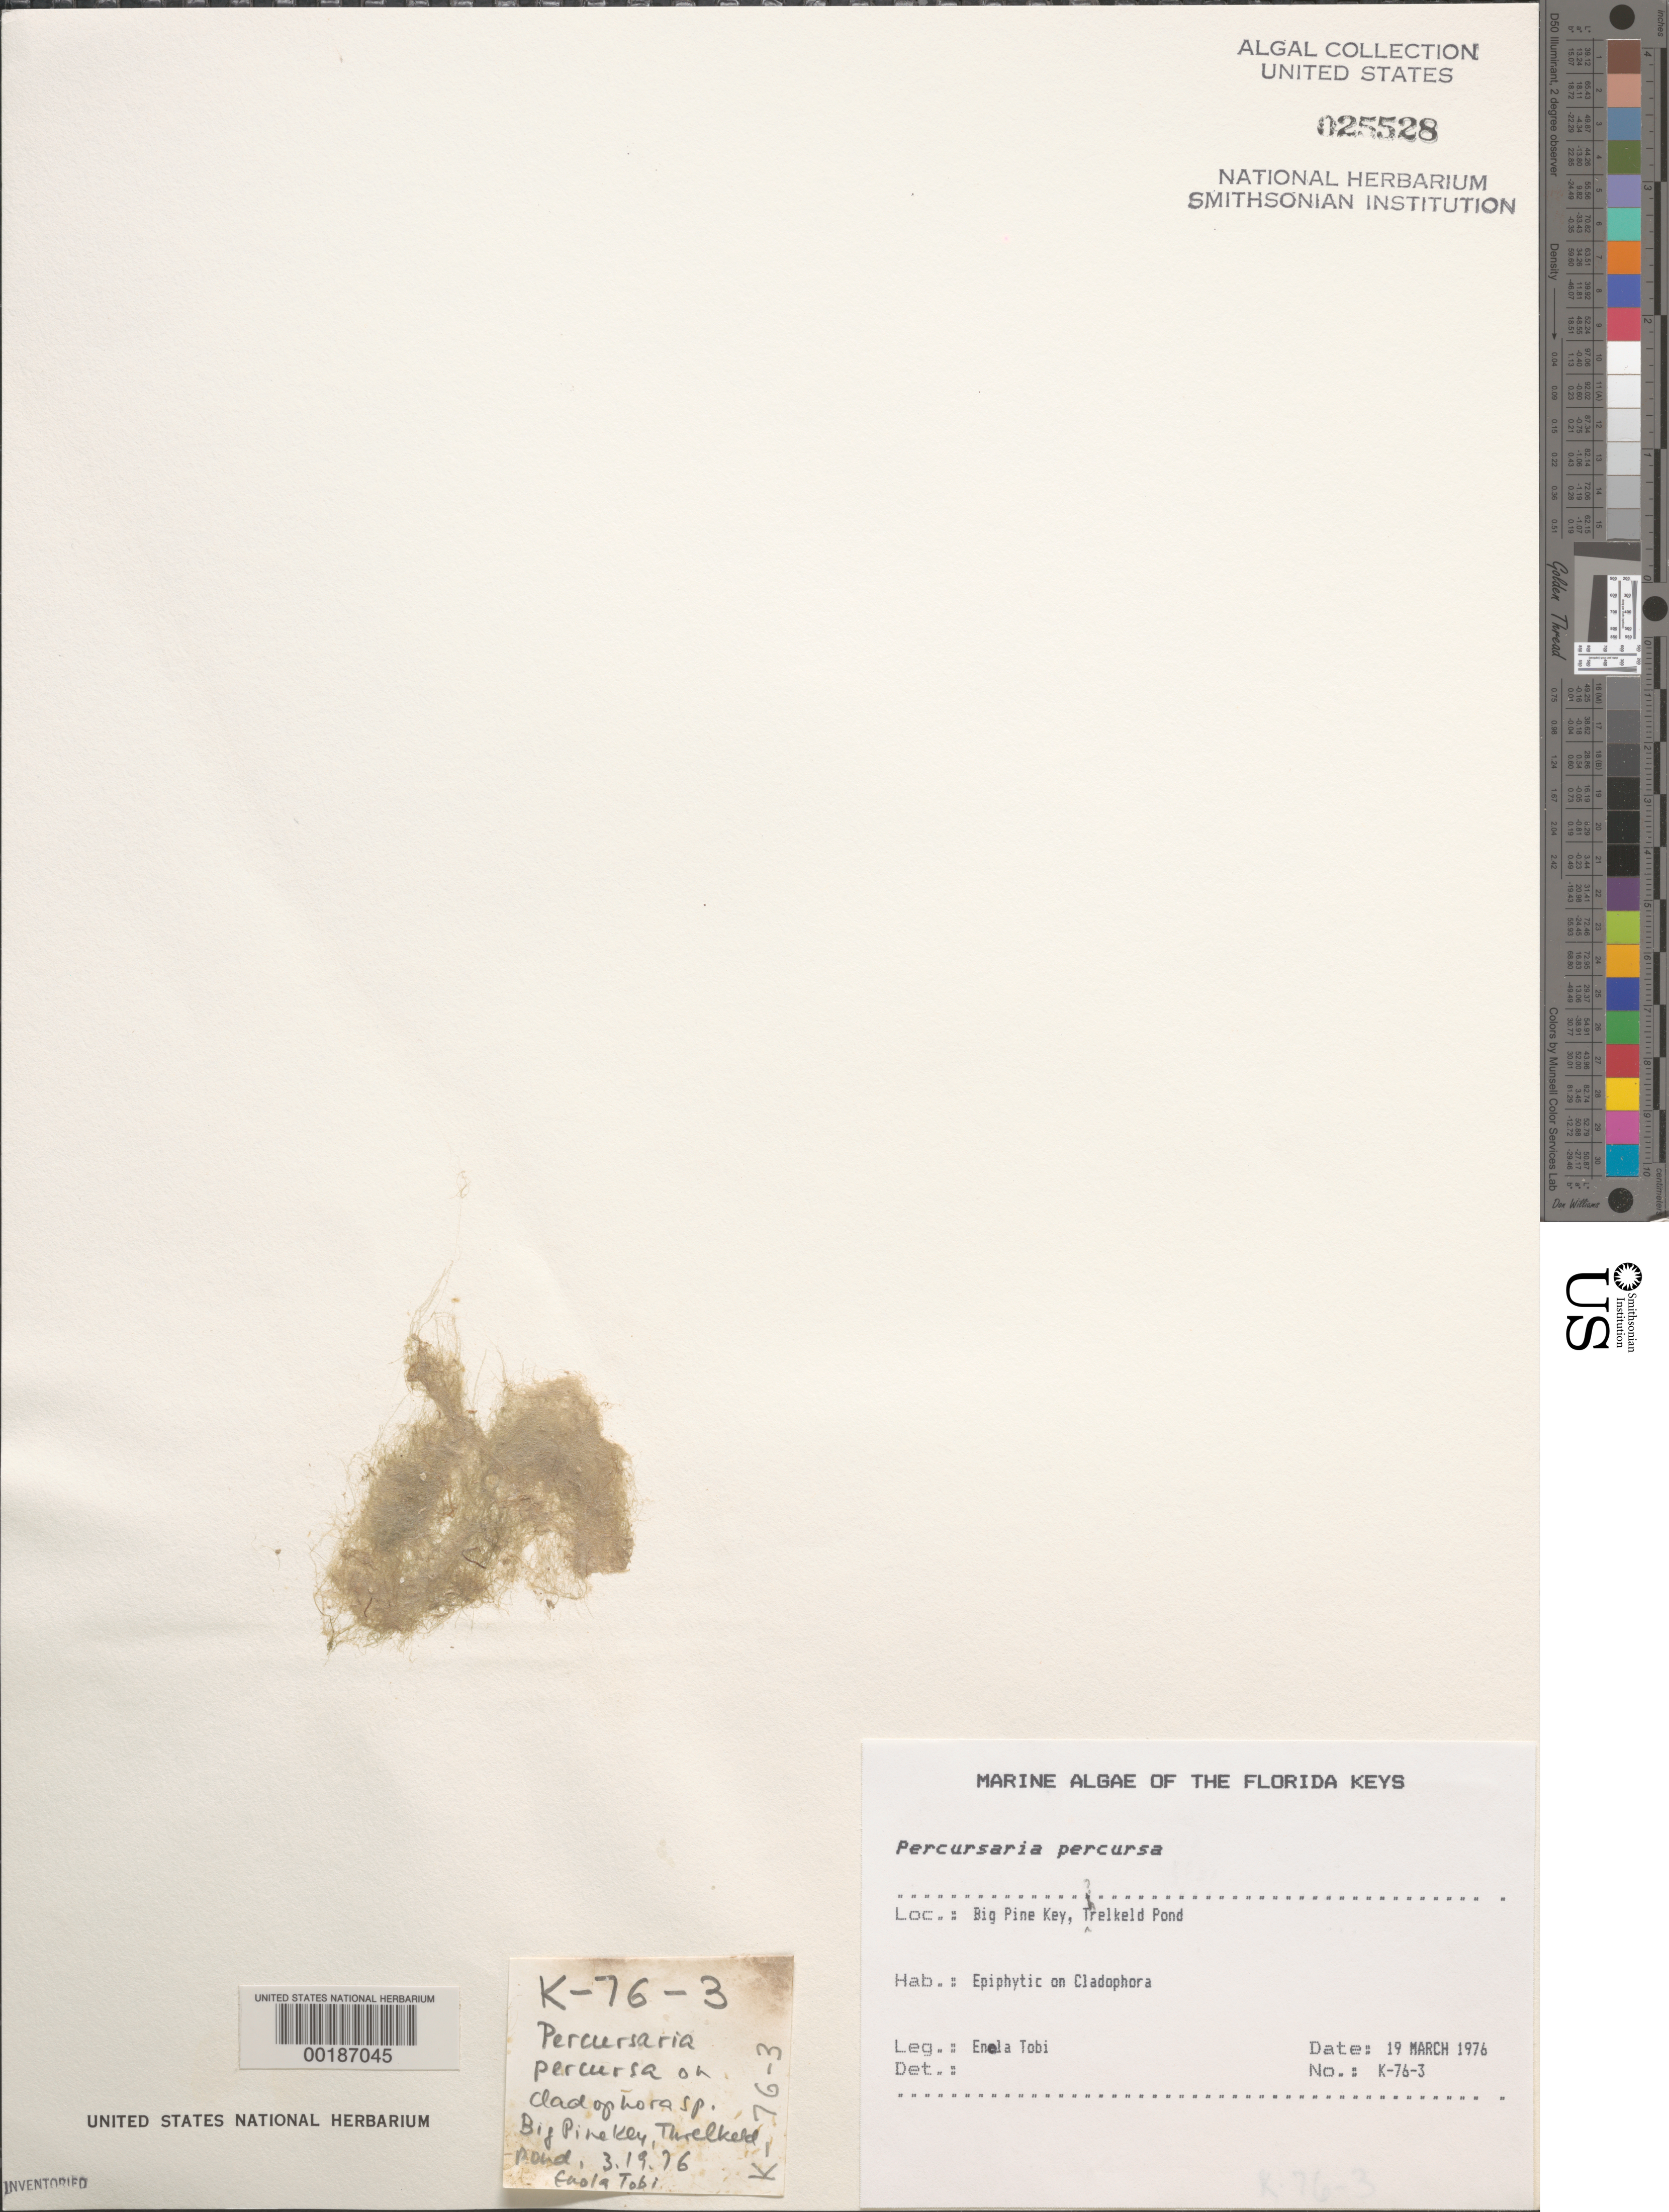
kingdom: Plantae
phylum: Chlorophyta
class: Ulvophyceae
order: Ulvales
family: Ulvaceae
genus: Percursaria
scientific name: Percursaria percursa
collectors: E. Tobi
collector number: K-76-3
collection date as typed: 19 Mar 1976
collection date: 1976-03-19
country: United States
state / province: Florida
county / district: Monroe County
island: Big Pine Key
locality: Threlkeld Pond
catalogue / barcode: US 25528